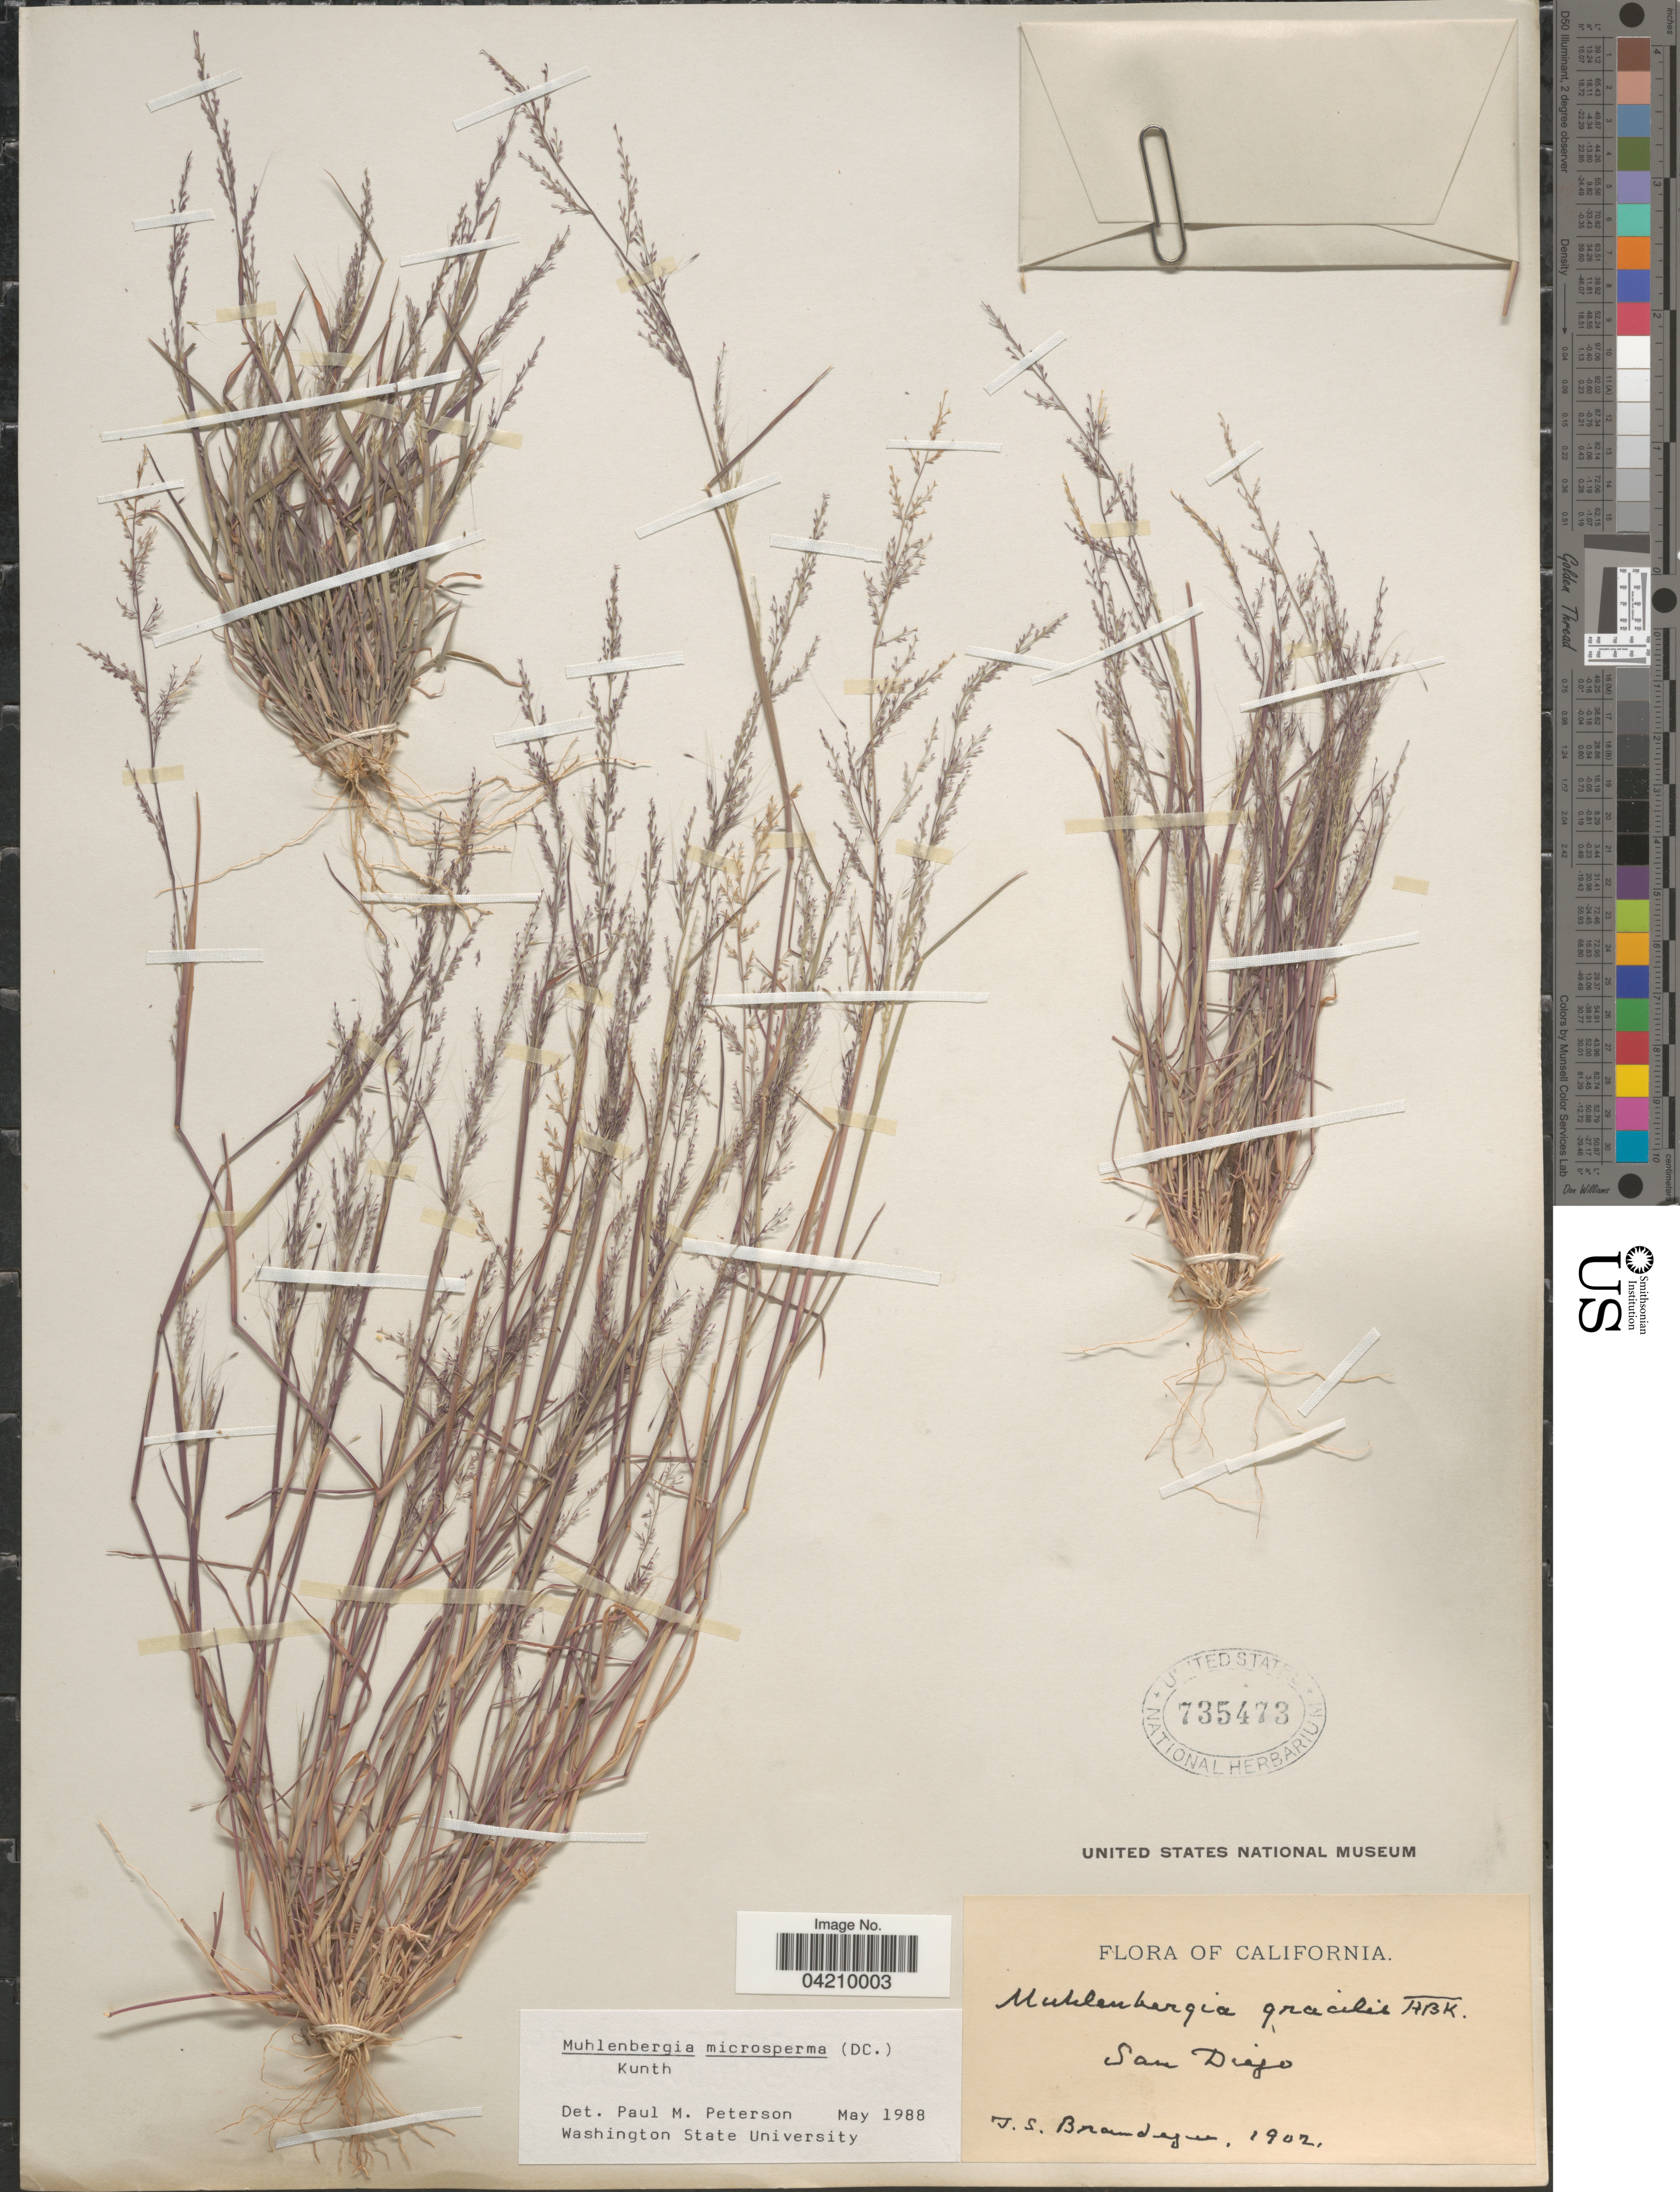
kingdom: Plantae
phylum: Tracheophyta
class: Liliopsida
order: Poales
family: Poaceae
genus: Muhlenbergia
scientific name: Muhlenbergia microsperma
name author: (DC.) Kunth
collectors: I. Brandegus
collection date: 1902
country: United States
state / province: California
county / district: San Diego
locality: San Diego.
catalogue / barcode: US 735473